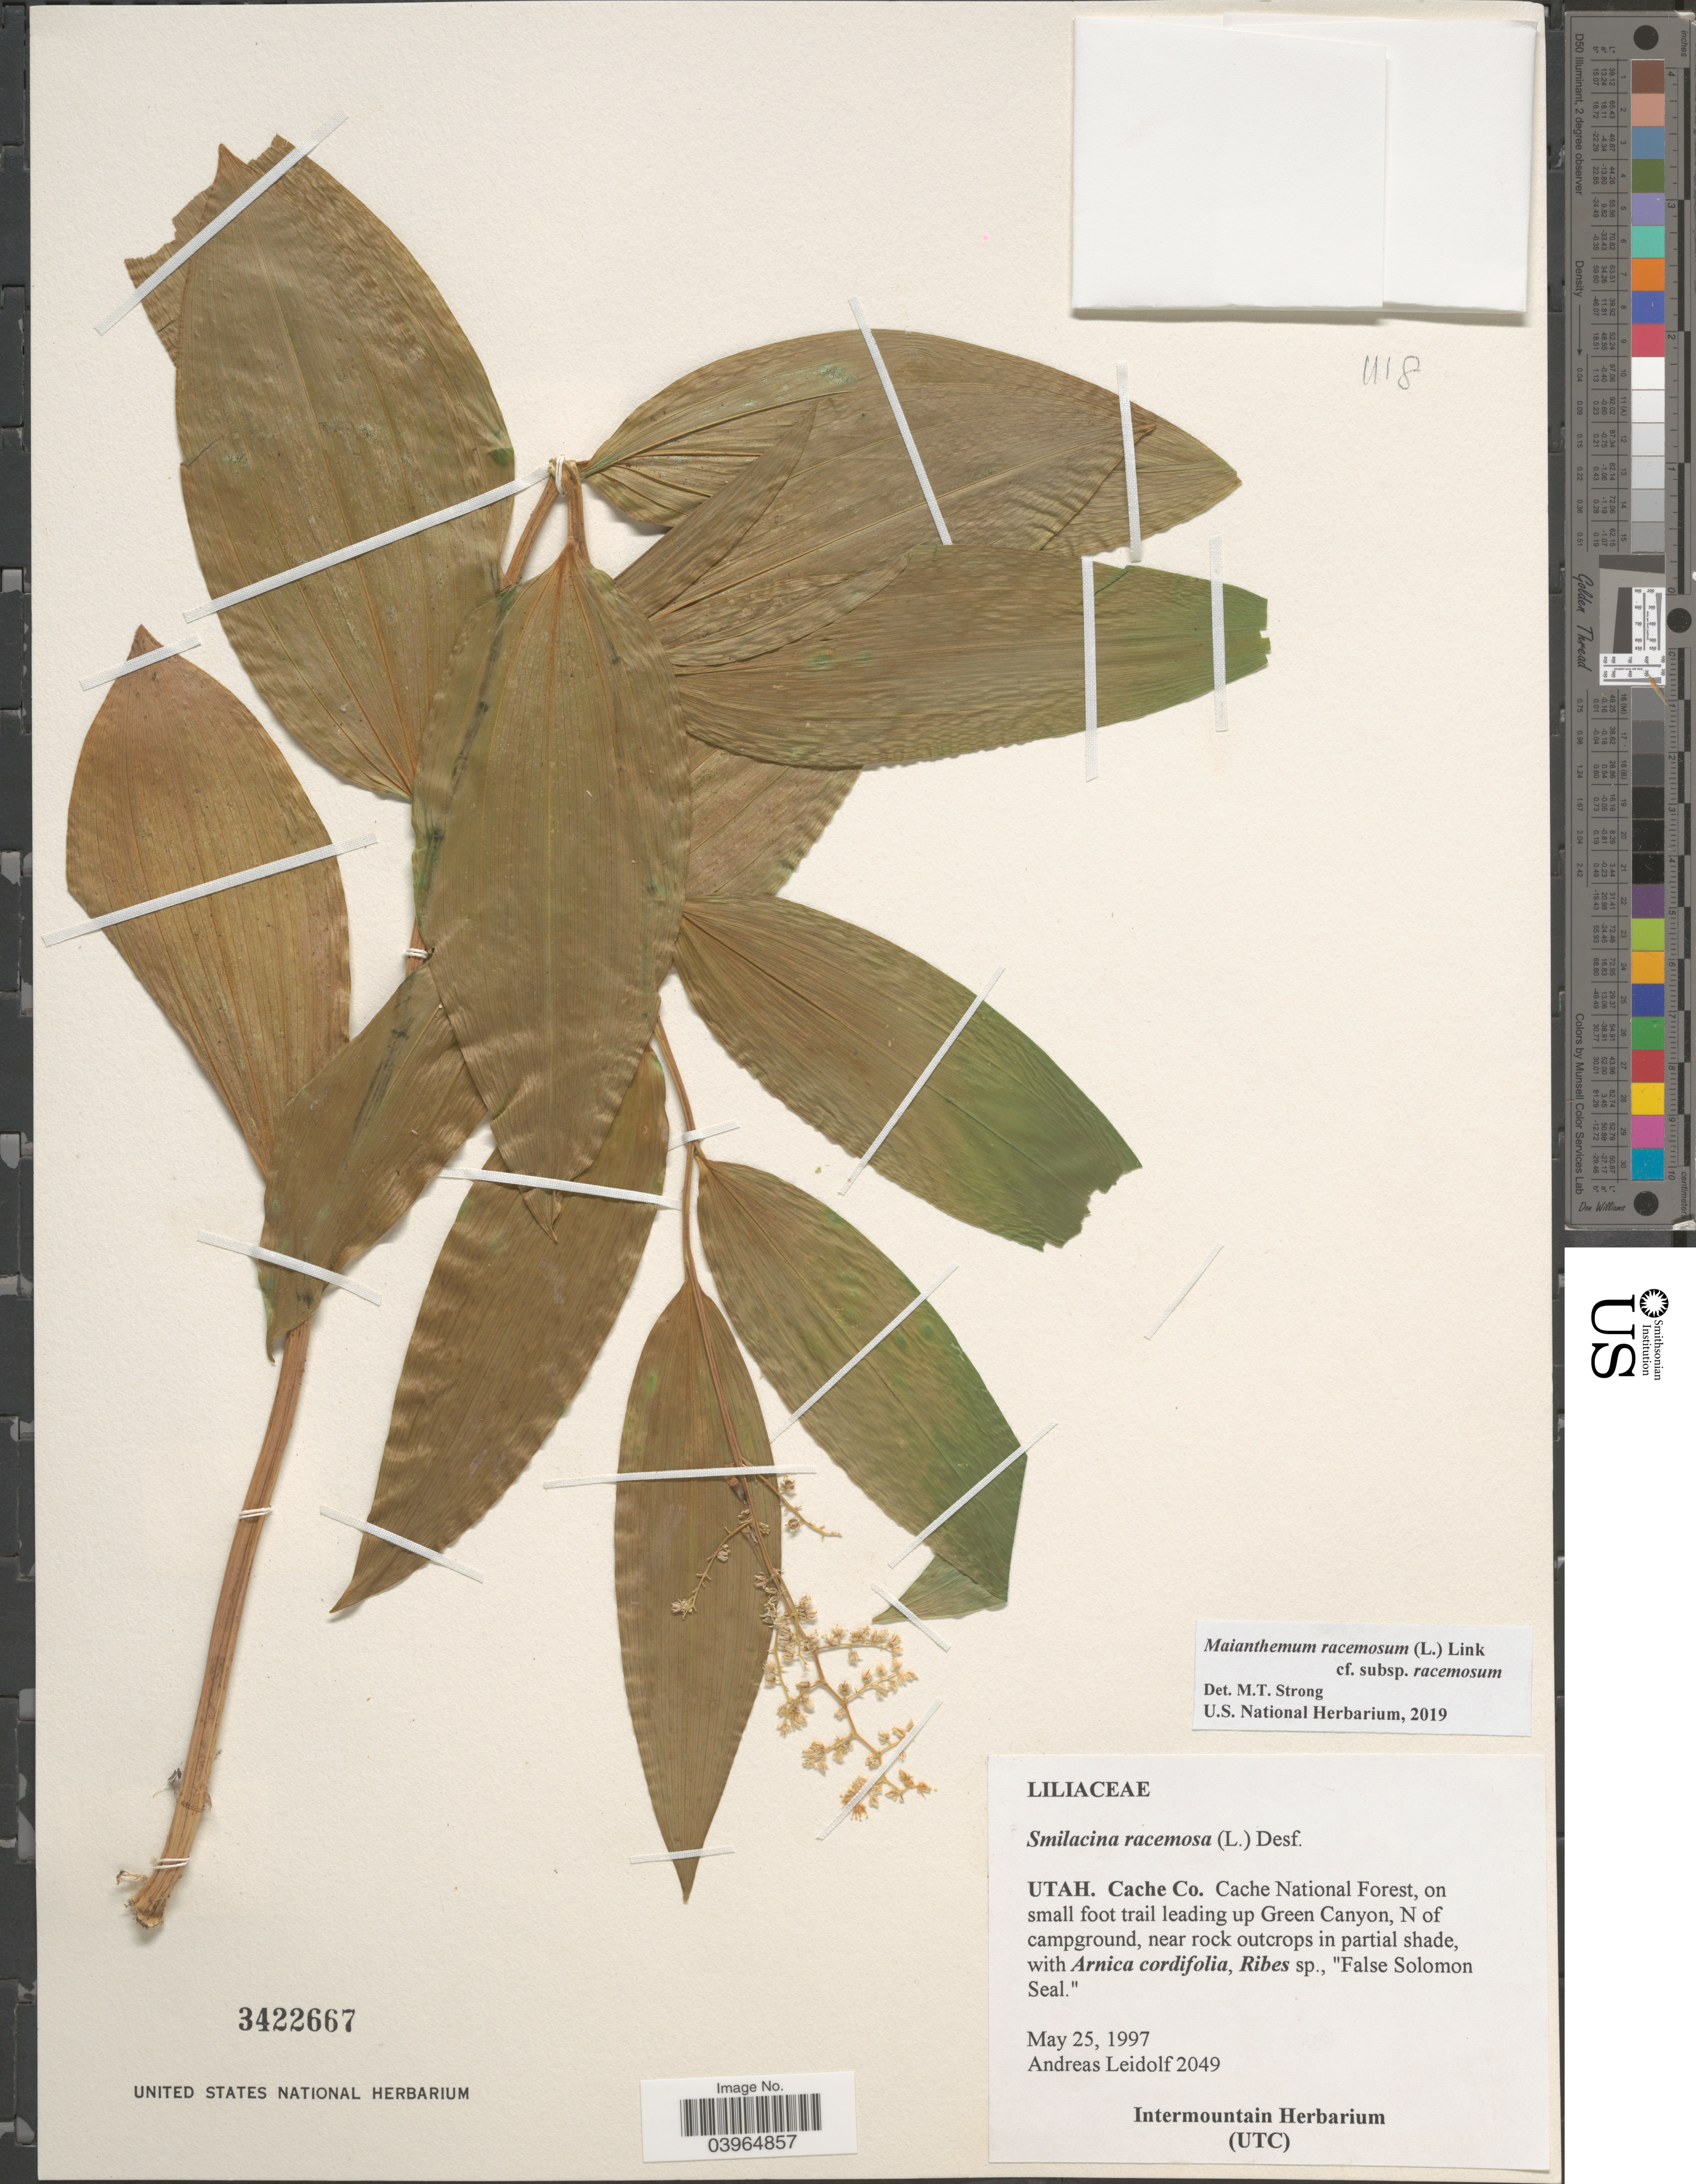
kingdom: Plantae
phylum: Tracheophyta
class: Liliopsida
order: Asparagales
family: Asparagaceae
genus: Maianthemum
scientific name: Maianthemum racemosum subsp. racemosum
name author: (L.) Link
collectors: A. Leidolf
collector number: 2049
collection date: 1997-05-25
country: United States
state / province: Utah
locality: Cache Co. Cache National Forest, on small foot trail leading up Green Canyon, N of campground.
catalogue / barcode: US 3422667